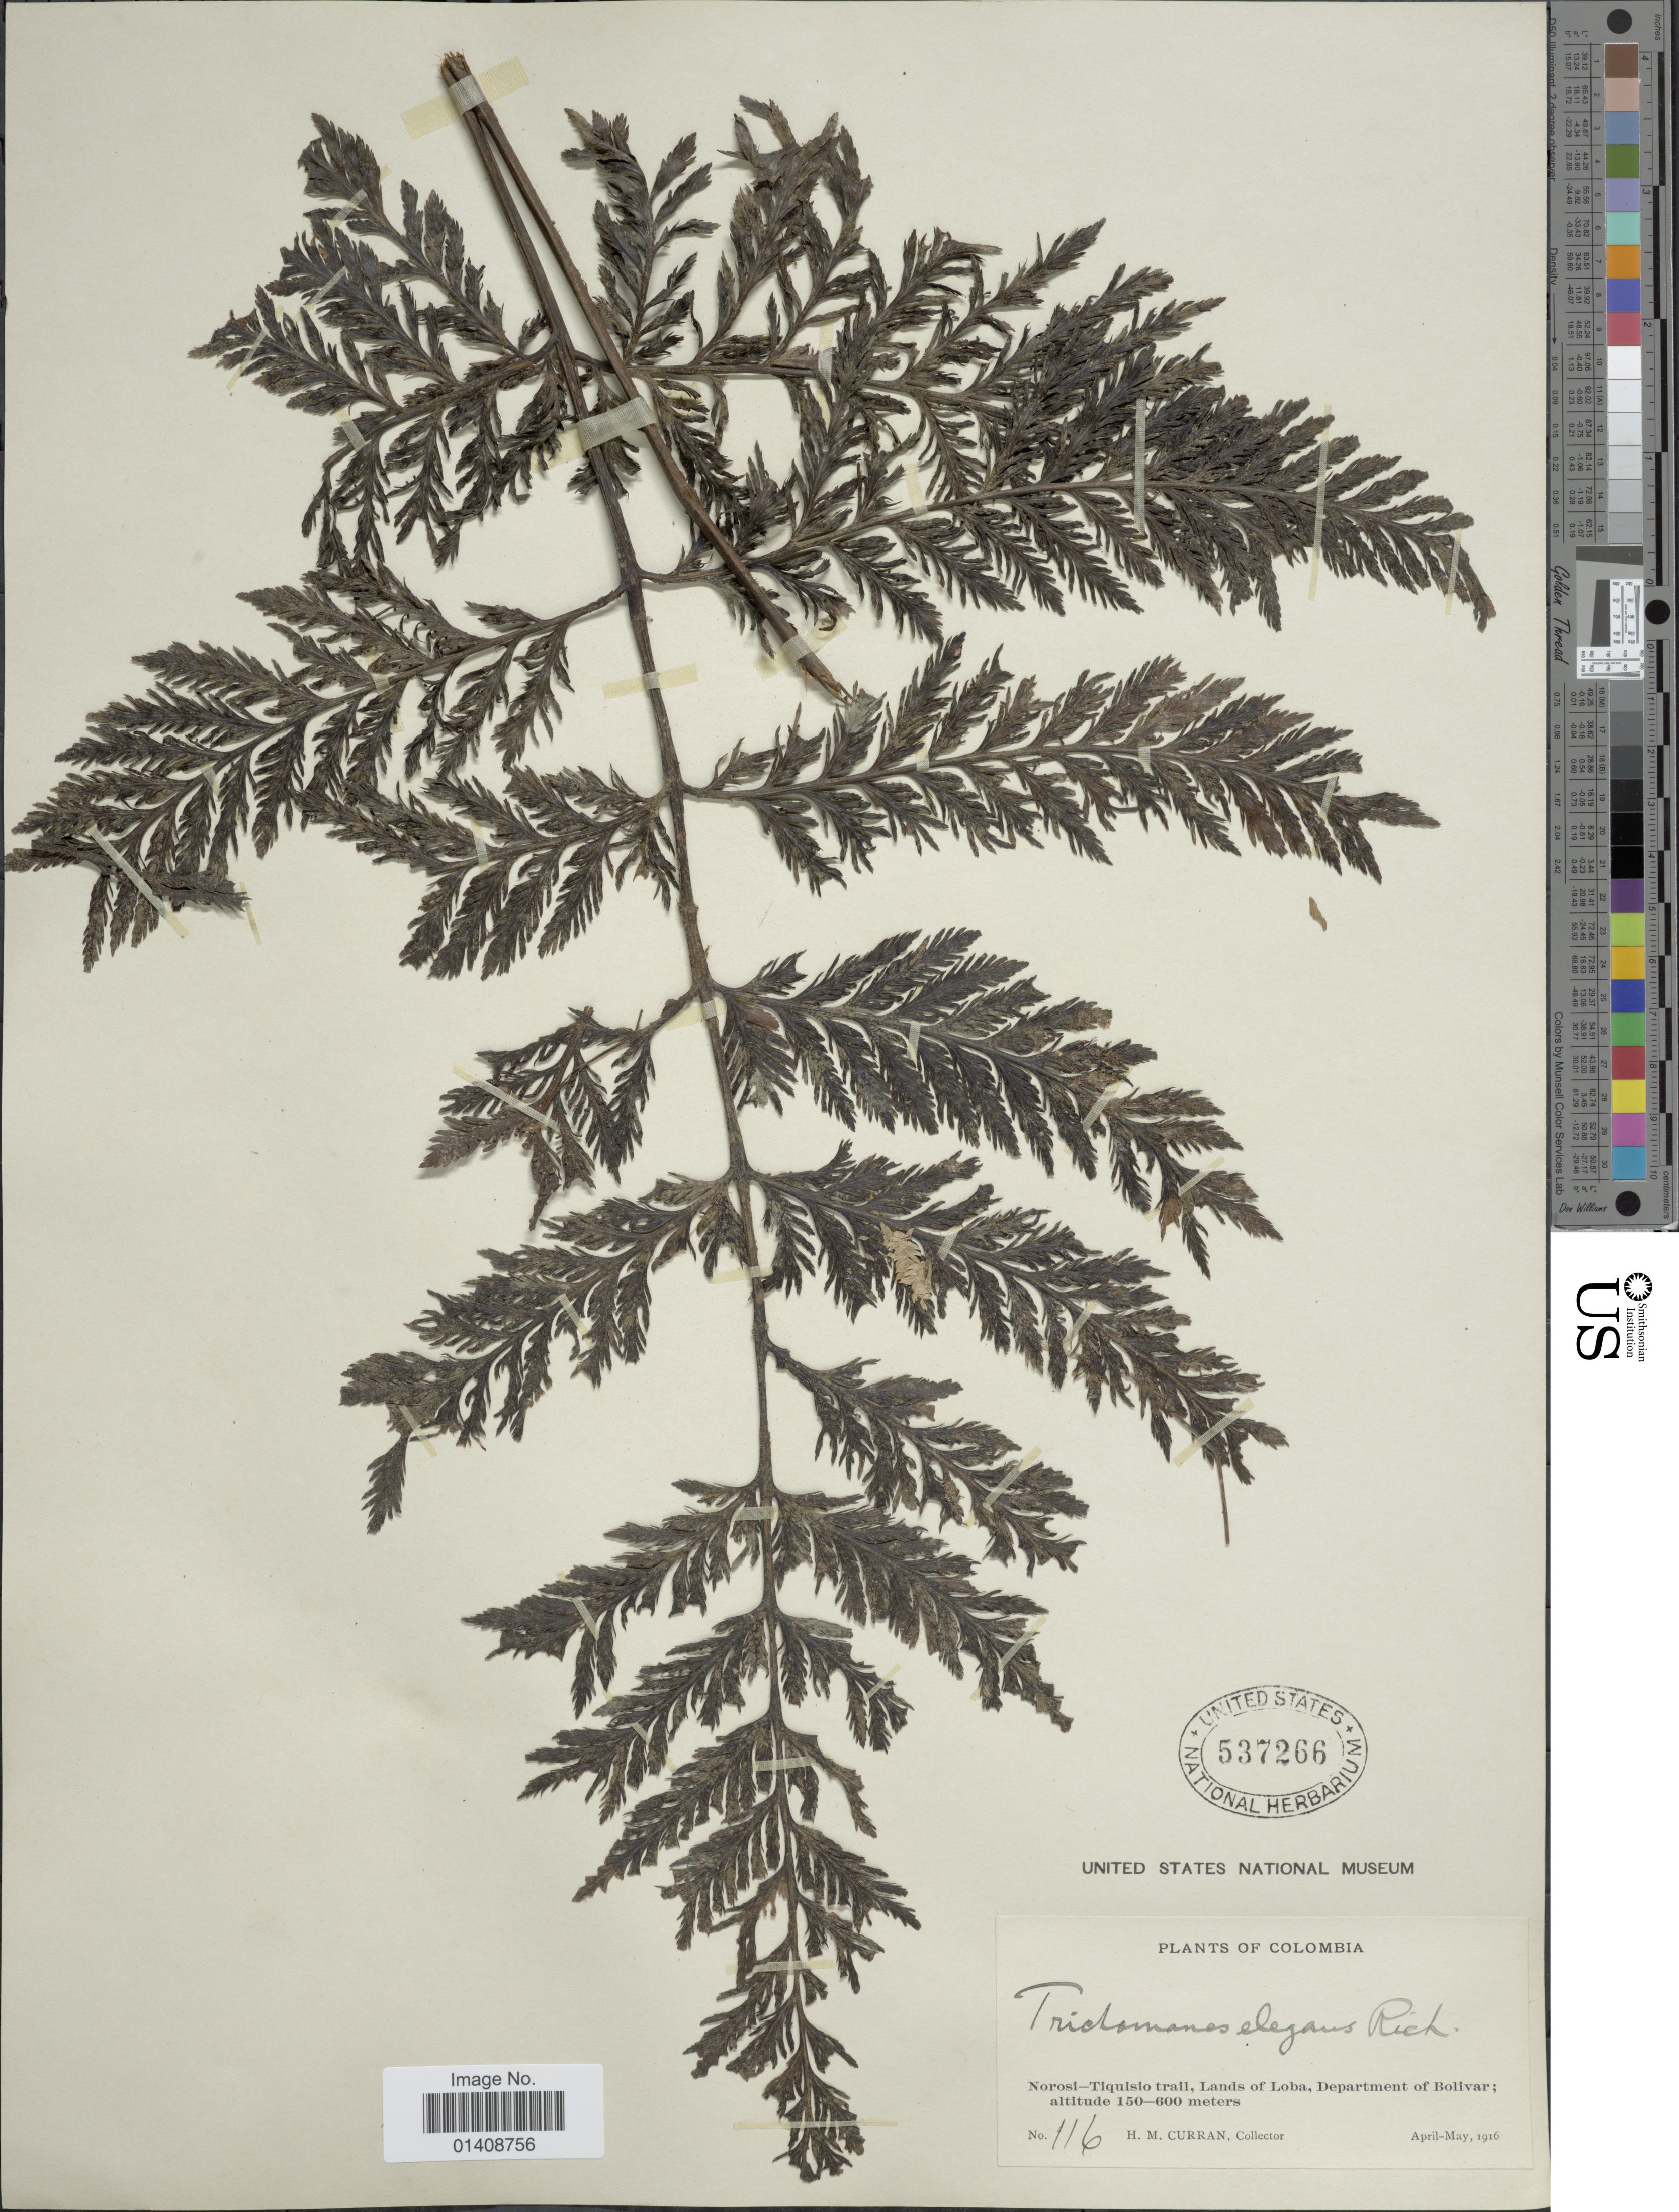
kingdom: Plantae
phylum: Tracheophyta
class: Polypodiopsida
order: Hymenophyllales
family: Hymenophyllaceae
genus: Trichomanes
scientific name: Trichomanes elegans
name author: Rich.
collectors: H. M. Curran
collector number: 116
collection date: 1916-04/1916-05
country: Colombia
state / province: Bolívar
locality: Norosi-Tiquisio trail, Lands of Loba, Department of Bolivar.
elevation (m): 150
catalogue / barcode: US 537266